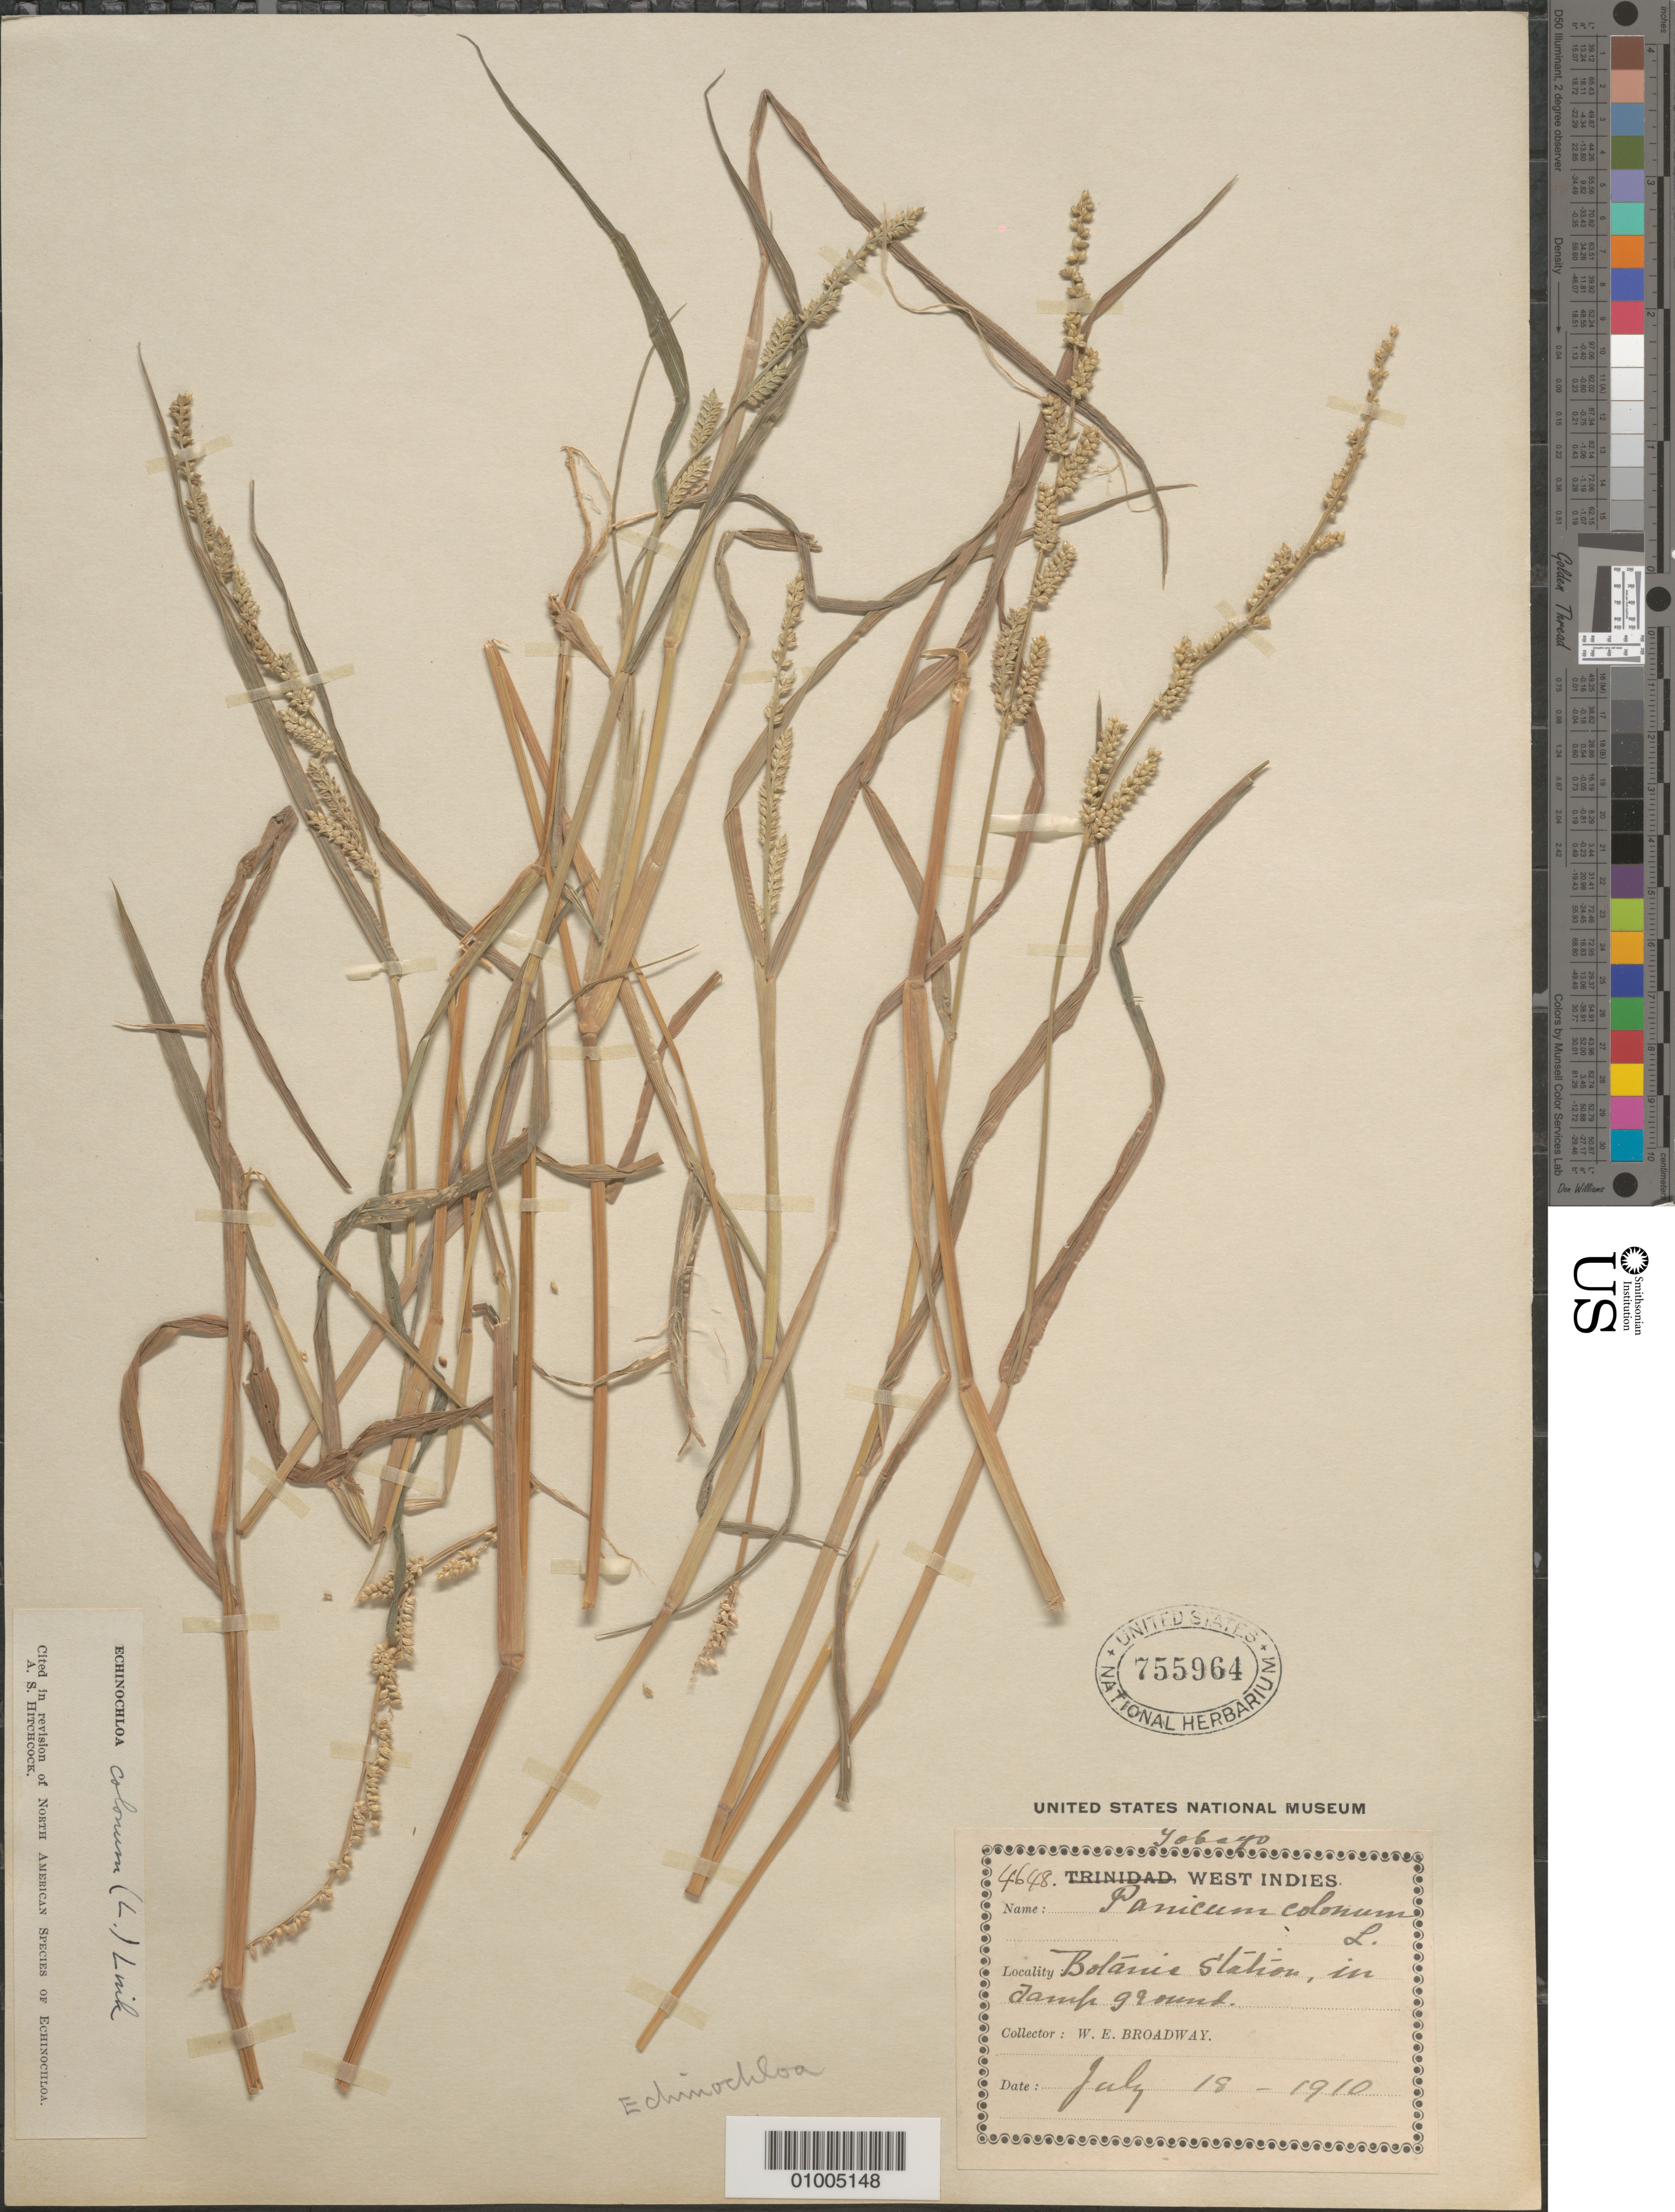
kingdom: Plantae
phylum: Tracheophyta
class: Liliopsida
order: Poales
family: Poaceae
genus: Echinochloa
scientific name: Echinochloa colona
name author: (L.) Link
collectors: W. E. Broadway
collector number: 4648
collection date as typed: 18 Jul 1910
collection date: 1910-07-18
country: Trinidad and Tobago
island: Tobago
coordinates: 0 N, 0 E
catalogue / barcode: US 755964